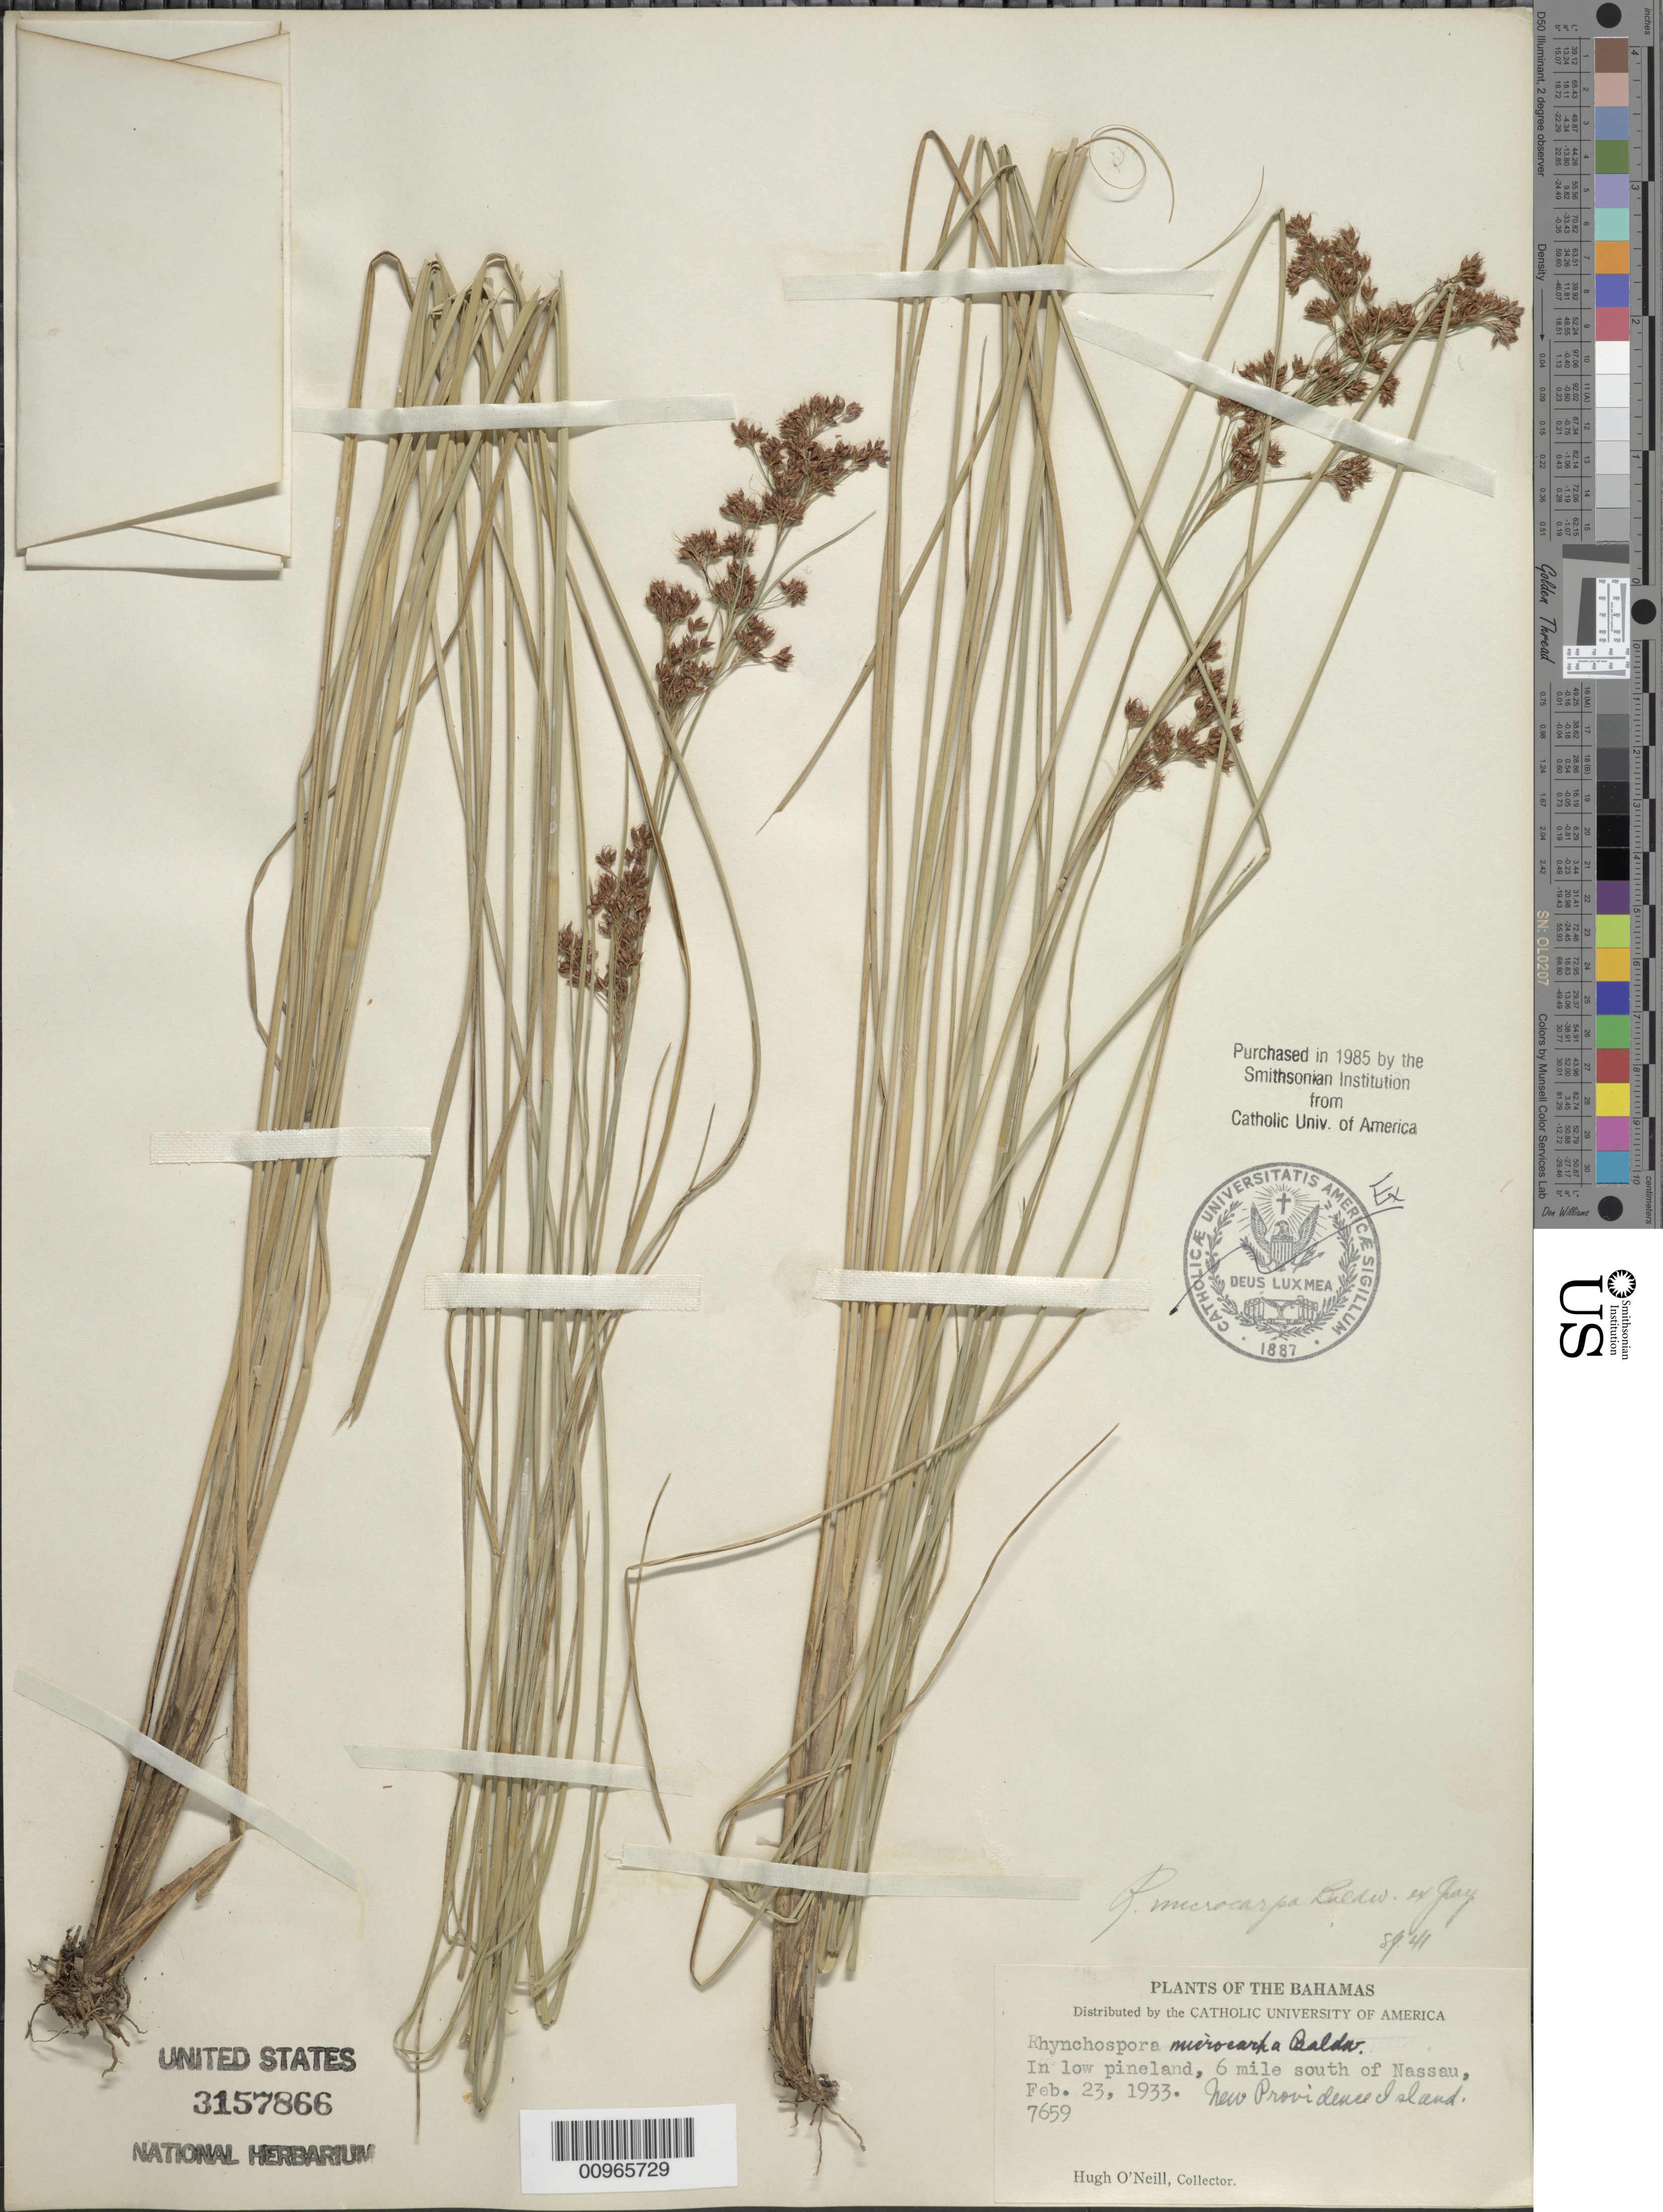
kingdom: Plantae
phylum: Tracheophyta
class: Liliopsida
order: Poales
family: Cyperaceae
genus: Rhynchospora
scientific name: Rhynchospora microcarpa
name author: Baldwin ex A. Gray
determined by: Gale, S.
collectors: H. O'Neill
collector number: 7659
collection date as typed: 23 Feb 1933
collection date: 1933-02-23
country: Bahamas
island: New Providence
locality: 6 miles south of Nassau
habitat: In low pinelands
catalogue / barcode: US 3157866